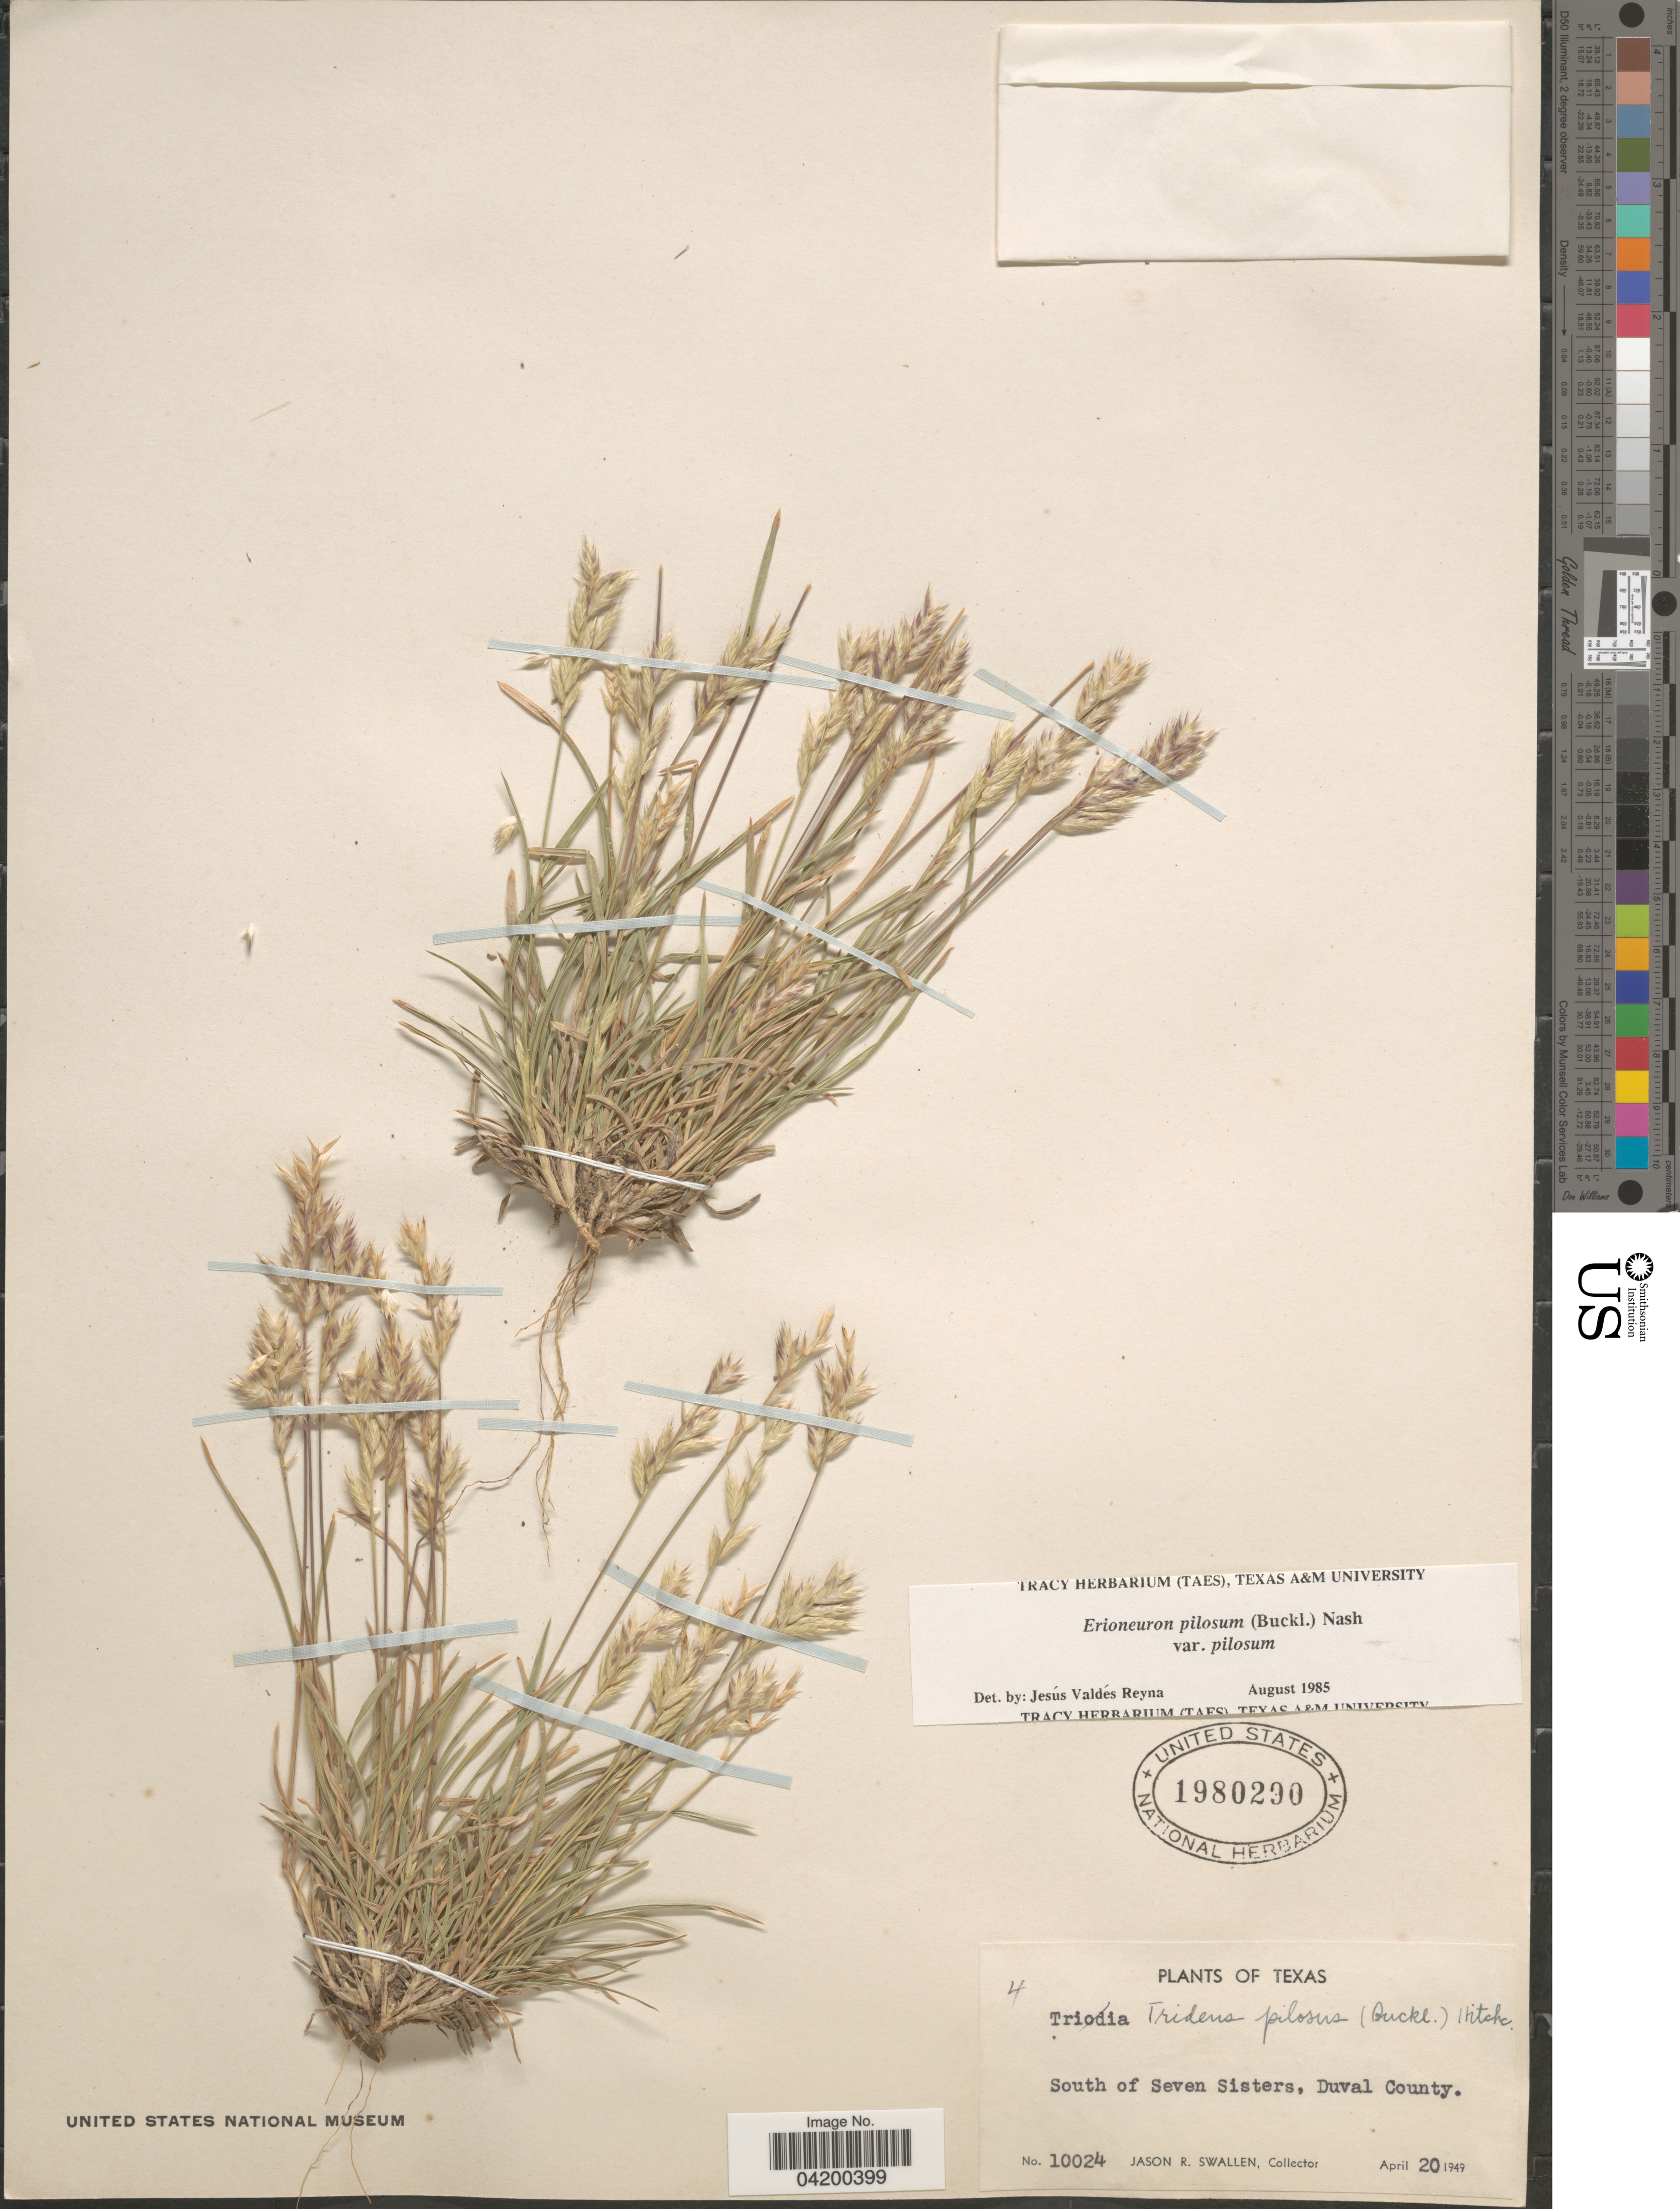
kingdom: Plantae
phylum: Tracheophyta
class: Liliopsida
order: Poales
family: Poaceae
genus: Erioneuron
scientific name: Erioneuron pilosum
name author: (Buckley) Nash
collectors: J. R. Swallen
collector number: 10024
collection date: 1949-04-20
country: United States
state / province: Texas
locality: South of Seven Sisters, Duval County.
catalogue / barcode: US 1980290